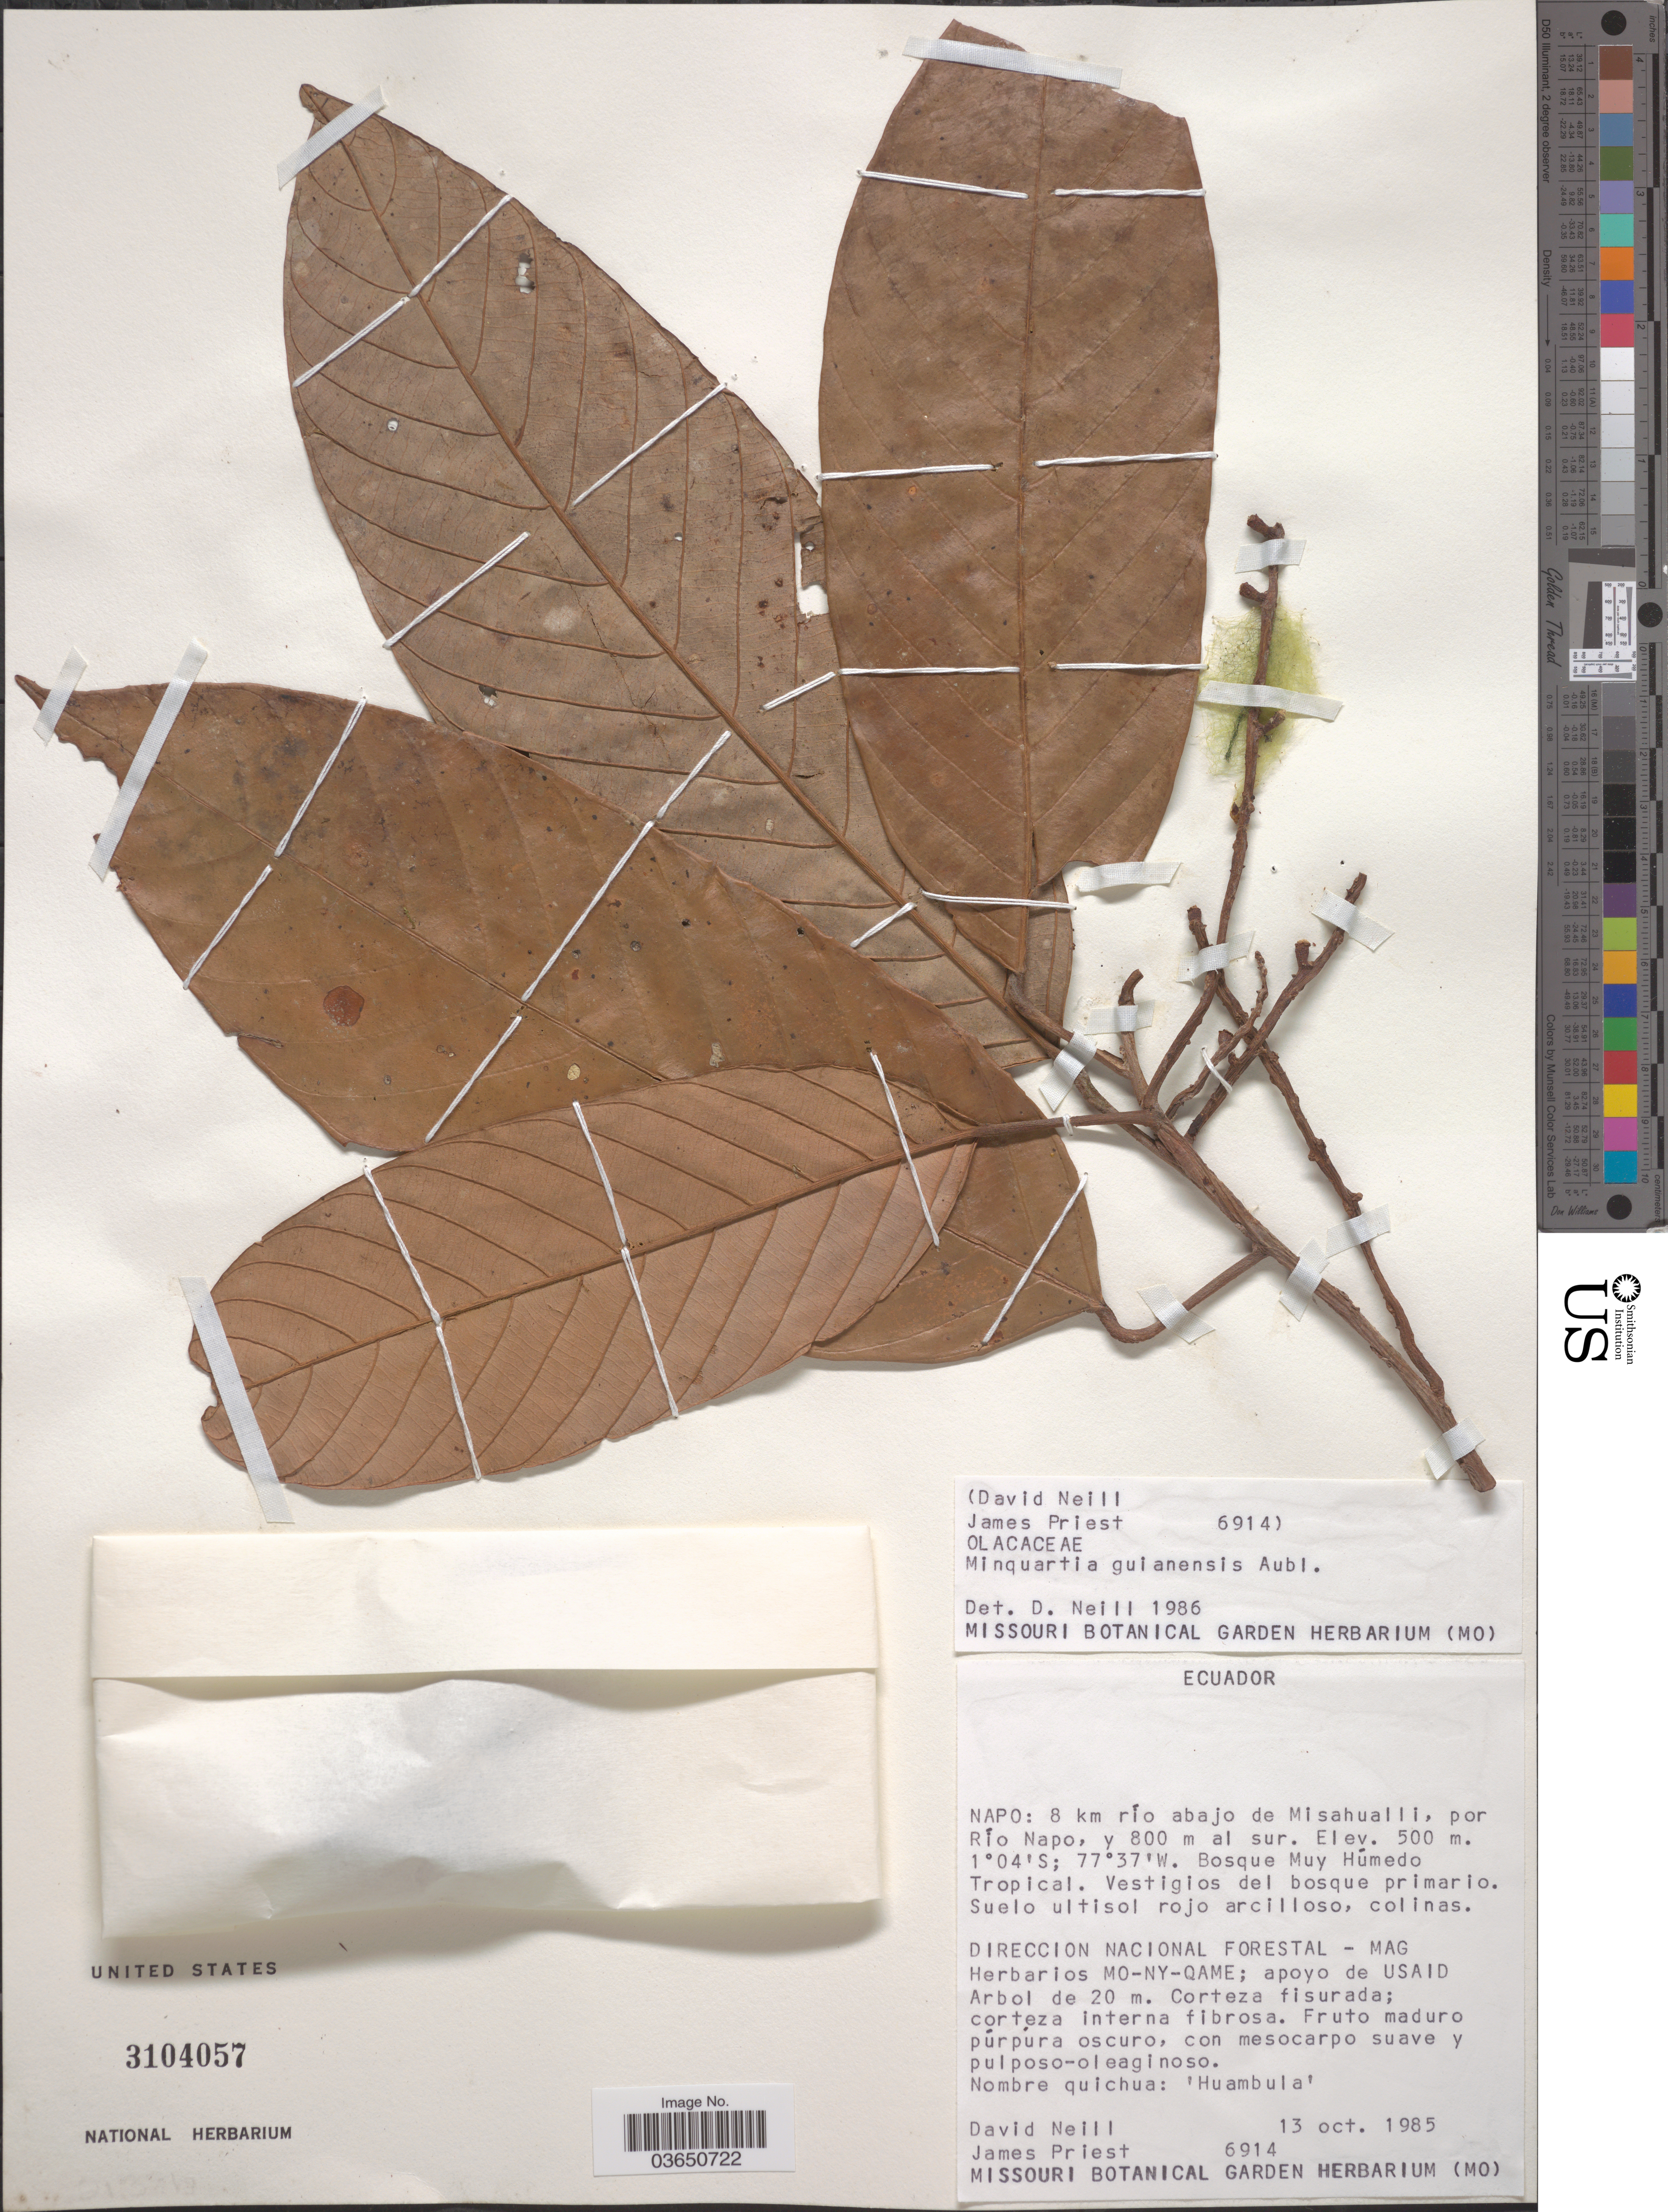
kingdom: Plantae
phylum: Tracheophyta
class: Magnoliopsida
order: Santalales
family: Coulaceae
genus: Minquartia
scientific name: Minquartia guianensis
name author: Aubl.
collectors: D. Neill & J. Priest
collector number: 6914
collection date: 1985-10-13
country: Ecuador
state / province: Napo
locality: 8 km río abajo de Misahualli, por Río Napo, y 800 m al sur.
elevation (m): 500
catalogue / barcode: US 3104057